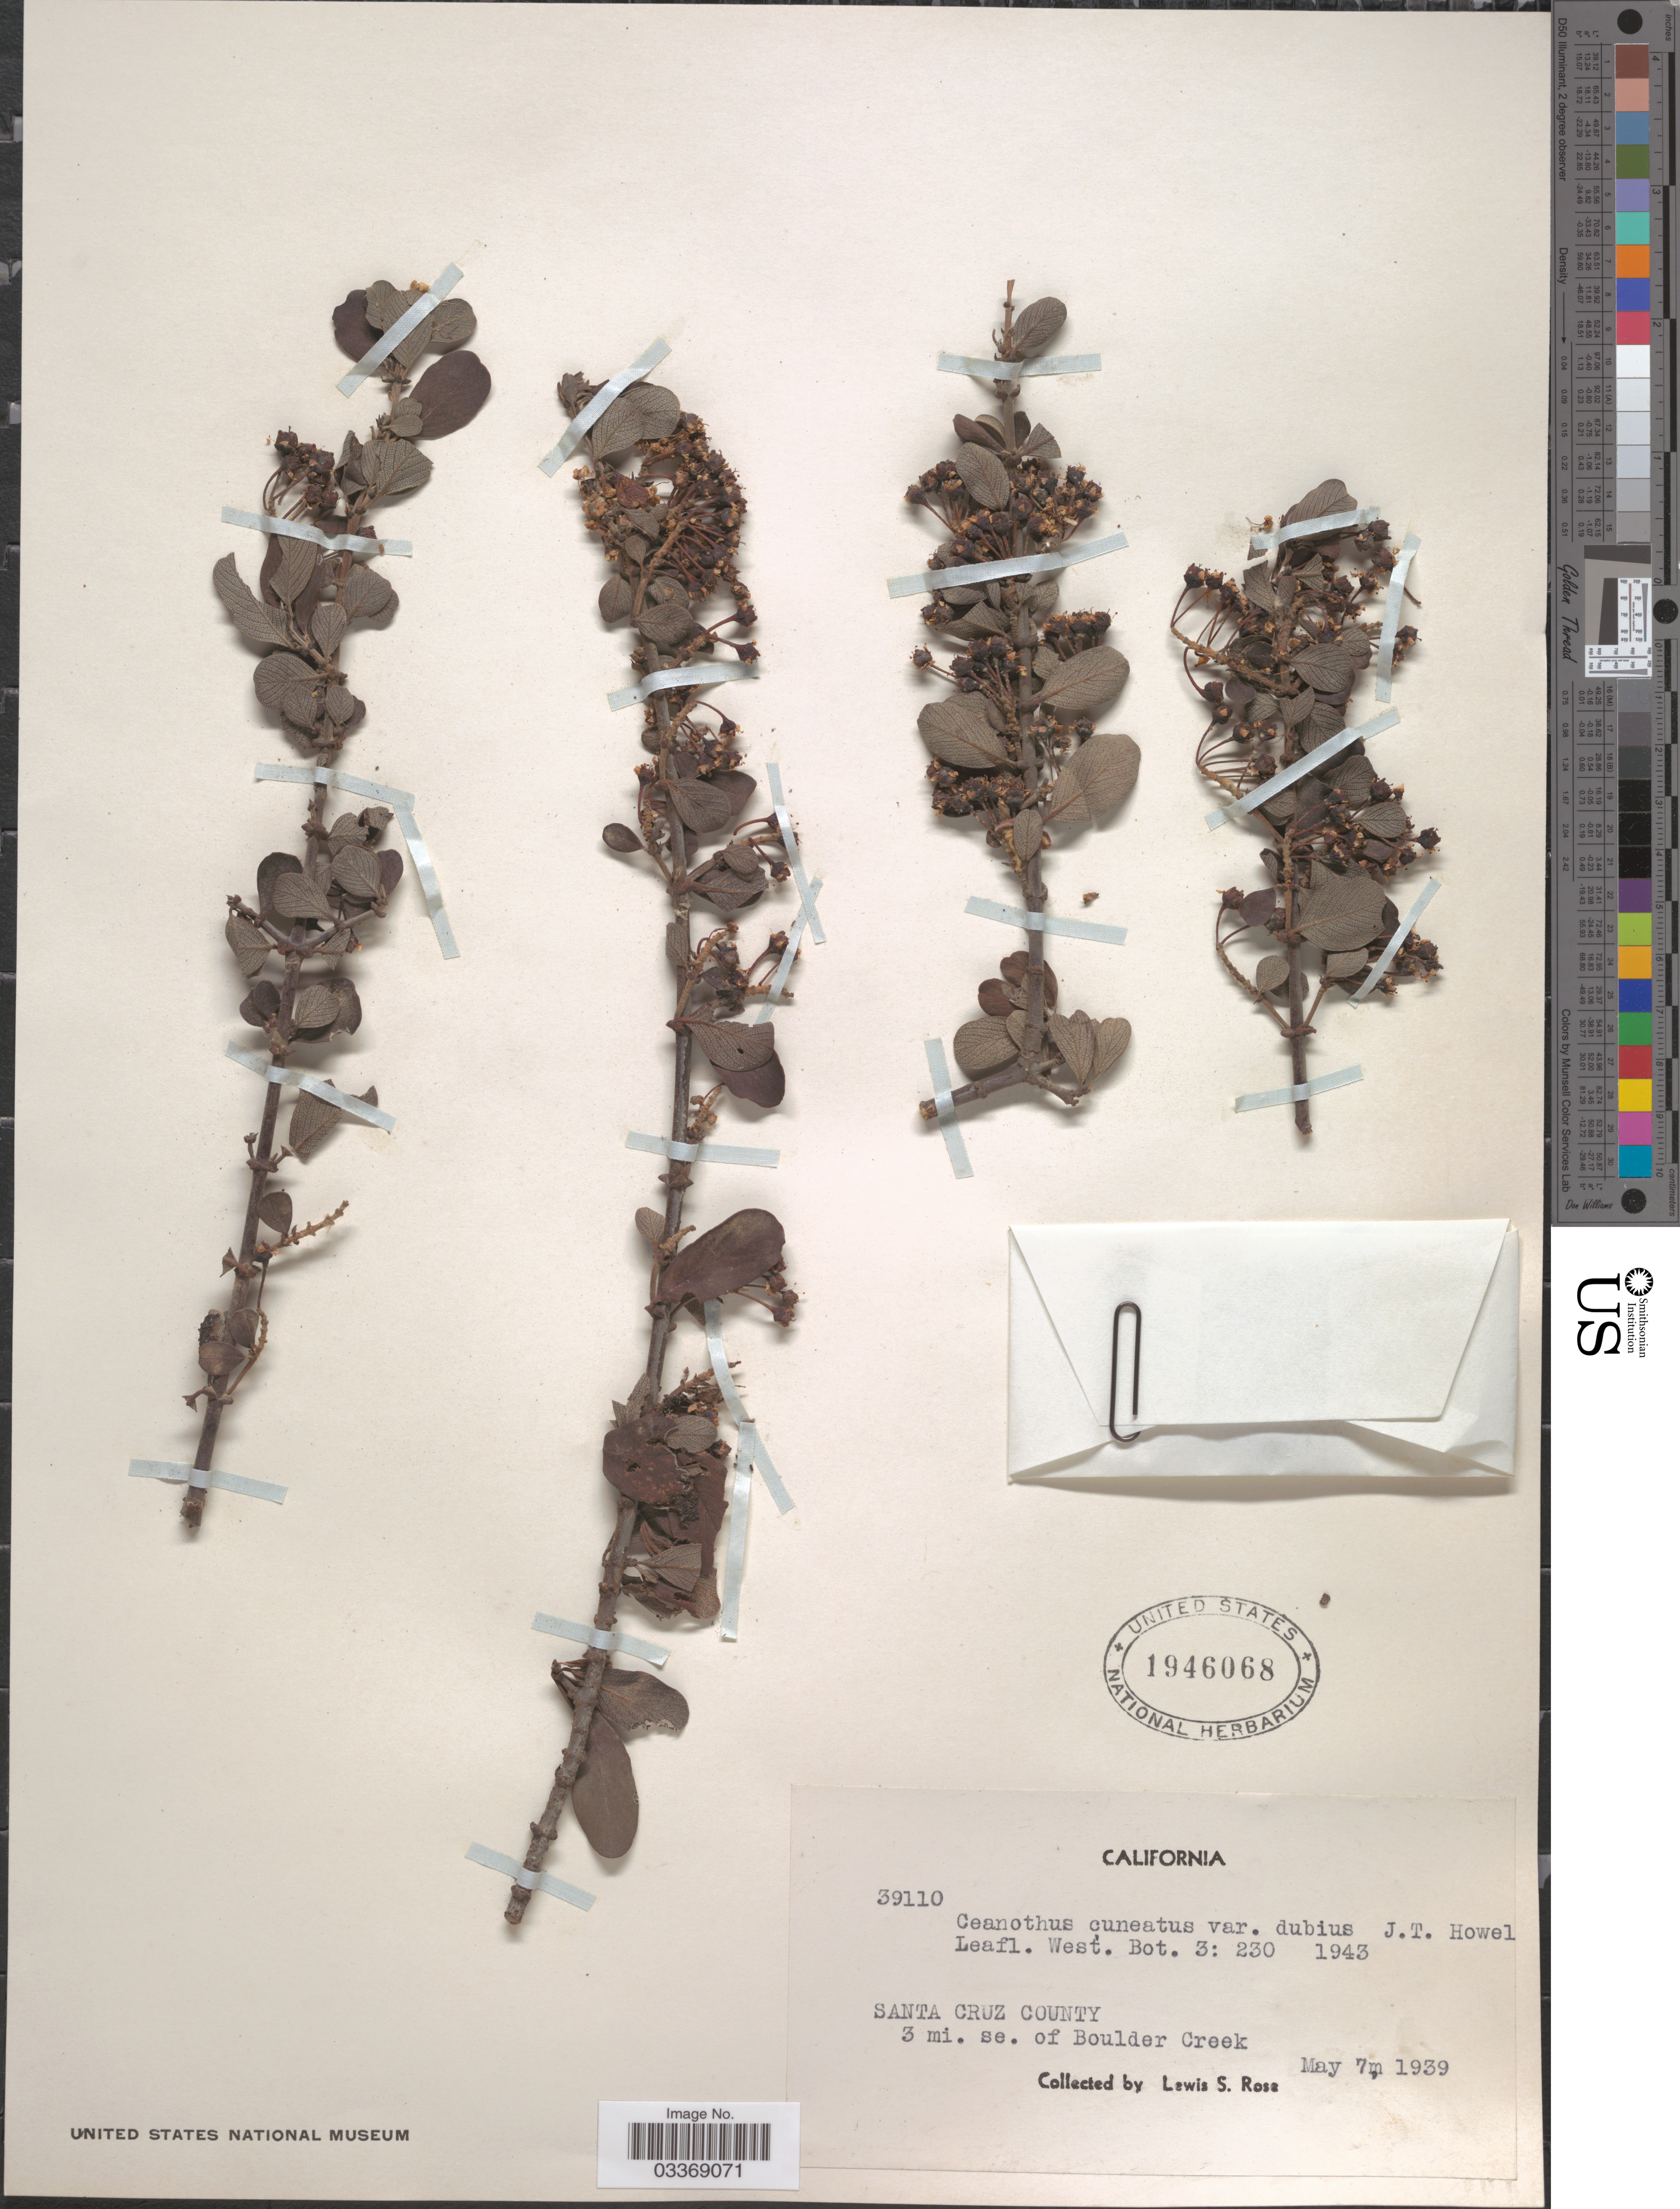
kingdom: Plantae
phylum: Tracheophyta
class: Magnoliopsida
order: Rosales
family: Rhamnaceae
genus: Ceanothus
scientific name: Ceanothus cuneatus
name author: (Hook.) Nutt.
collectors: L. S. Rose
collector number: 39110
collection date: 1939-05-07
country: United States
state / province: California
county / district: Santa Cruz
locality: Santa Cruz County 3 mi. se. of Boulder Creek.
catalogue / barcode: US 1946068